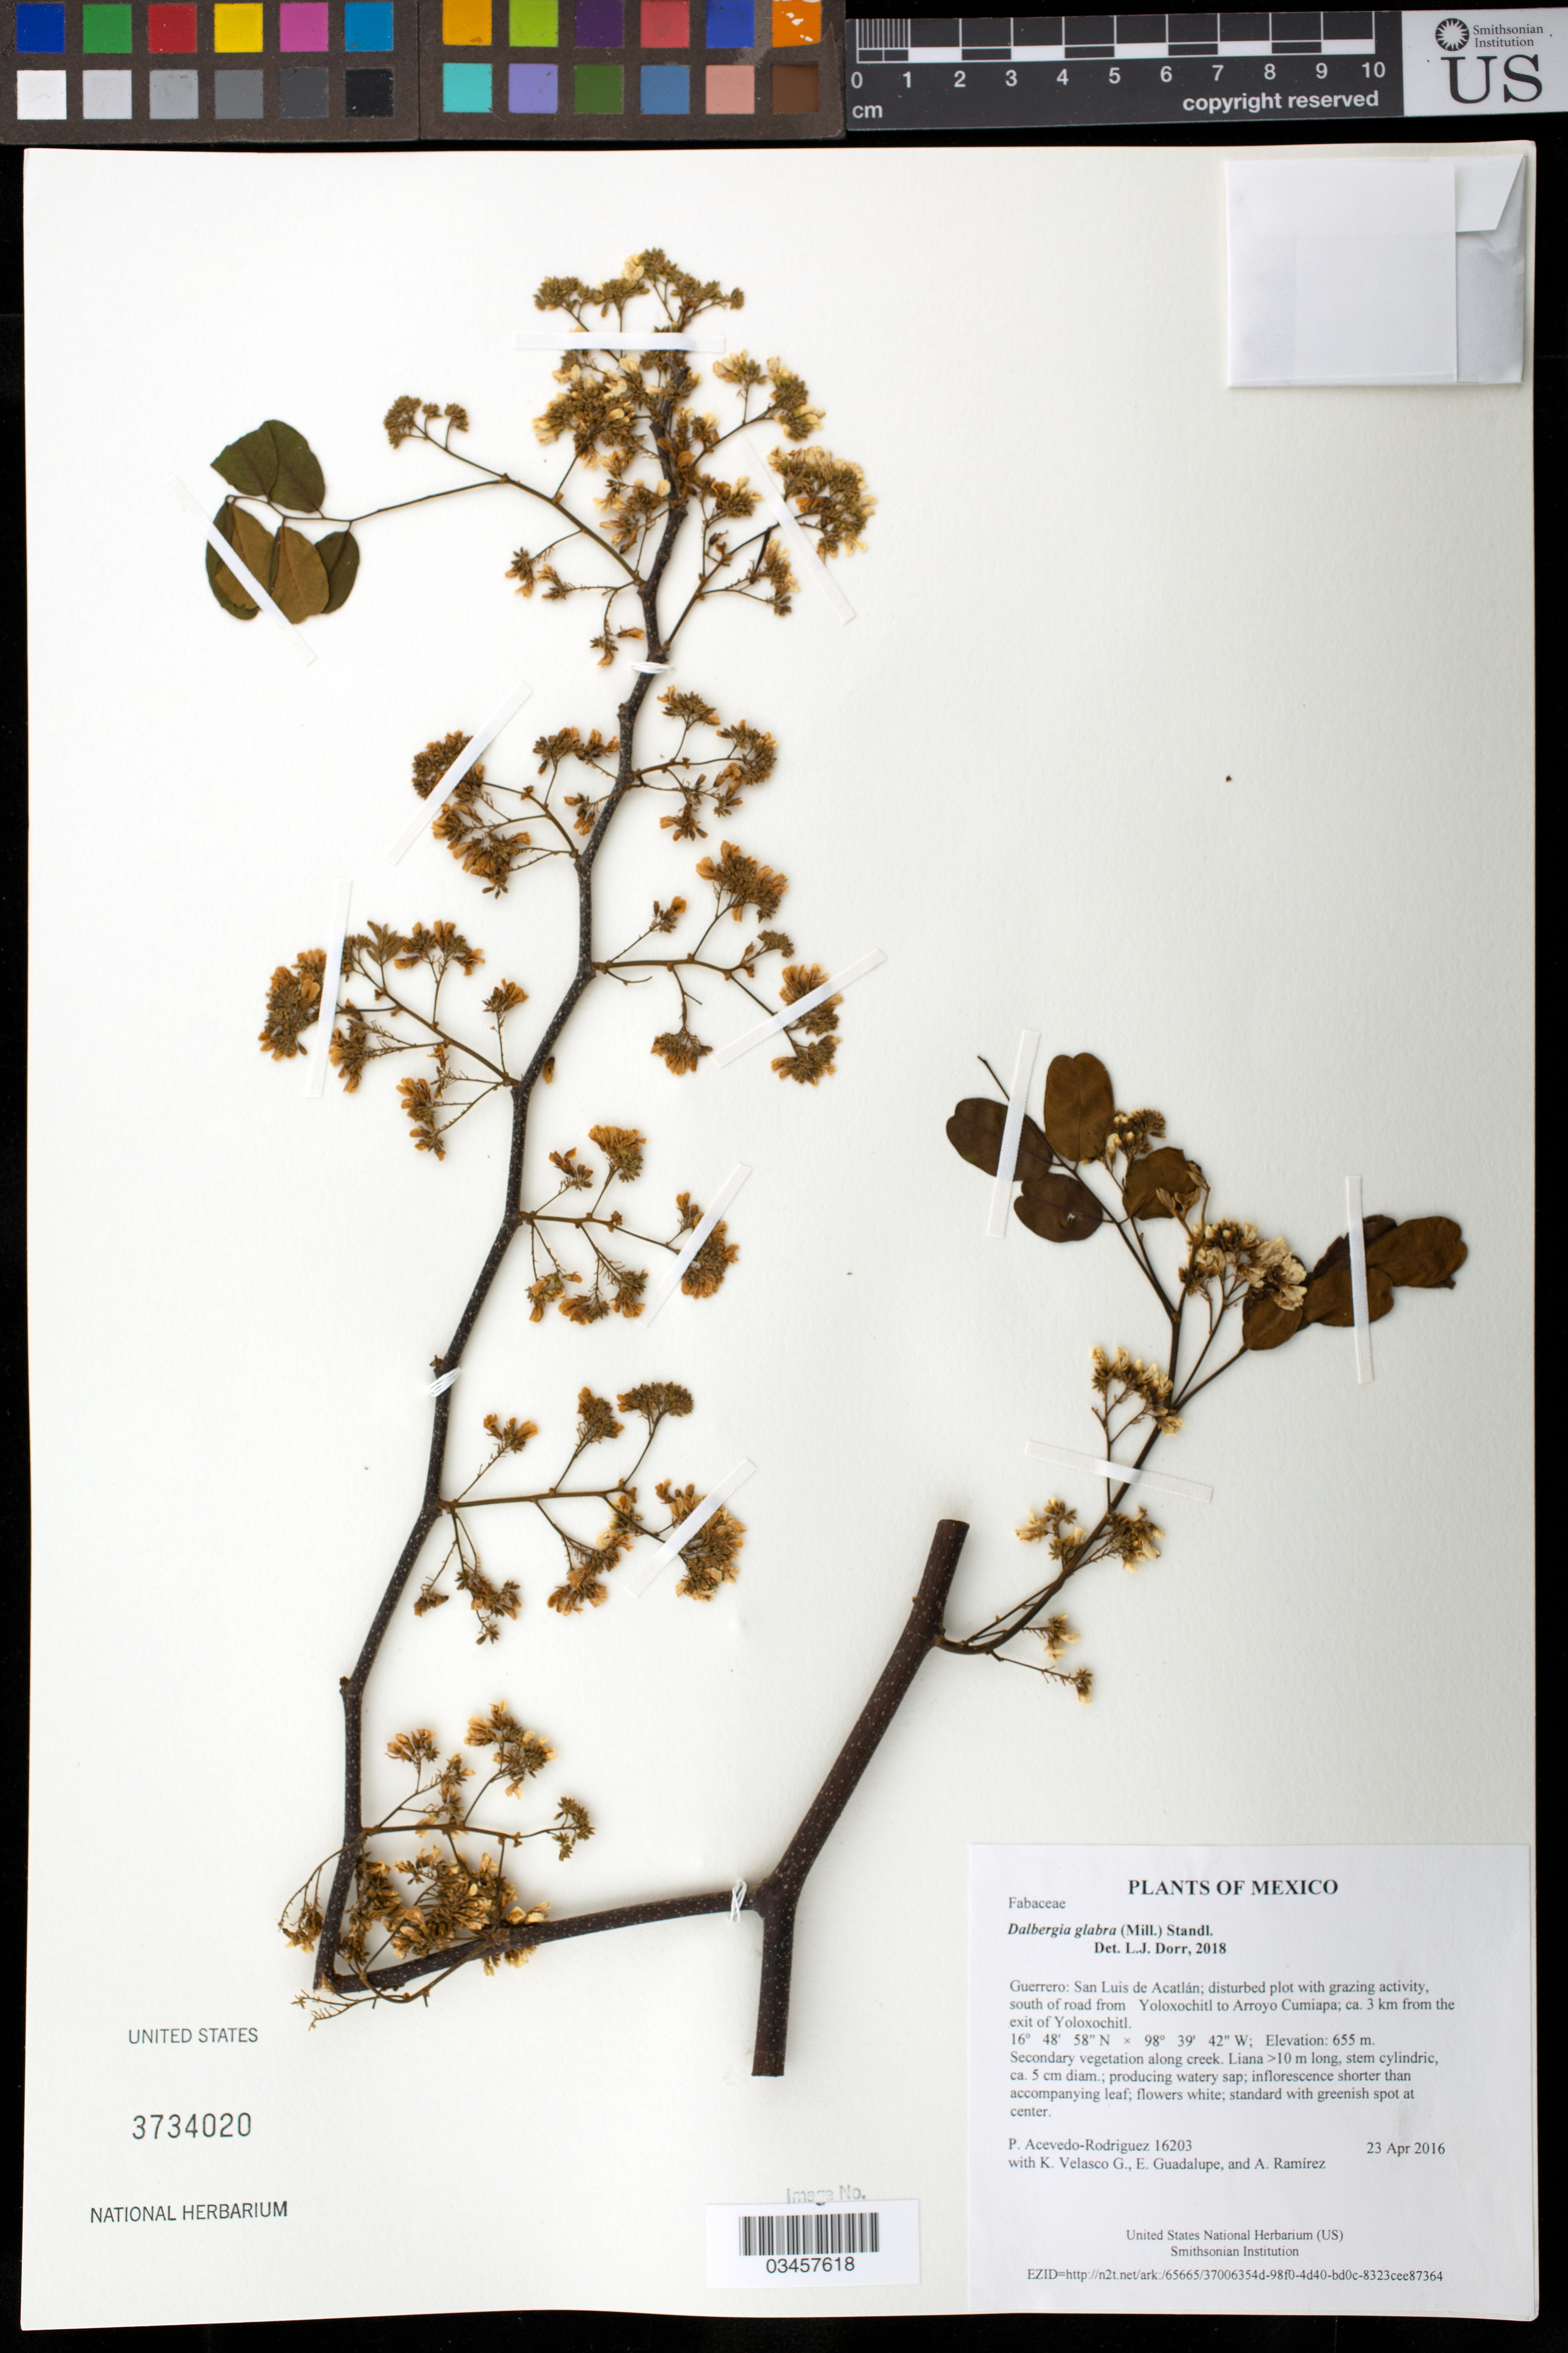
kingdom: Plantae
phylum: Tracheophyta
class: Magnoliopsida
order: Fabales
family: Fabaceae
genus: Dalbergia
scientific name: Dalbergia glabra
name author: (Mill.) Standl.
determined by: Dorr, L. J., (BOT), Smithsonian Institution - National Museum of Natural History (UNITED STATES)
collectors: P. Acevedo-Rodr., K. Velasco G., E. Guadalupe & A. Ramírez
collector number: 16203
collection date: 2016-04-23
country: Mexico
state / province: Guerrero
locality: San Luis de Acatlán; disturbed plot with grazing activity, south of road from Yoloxochitl to Arroyo Cumiapa; ca. 3 km from the exit of Yoloxochitl.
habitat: Secondary vegetation along creek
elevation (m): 655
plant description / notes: US, NY, MO, K, P, F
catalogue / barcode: US 3734020